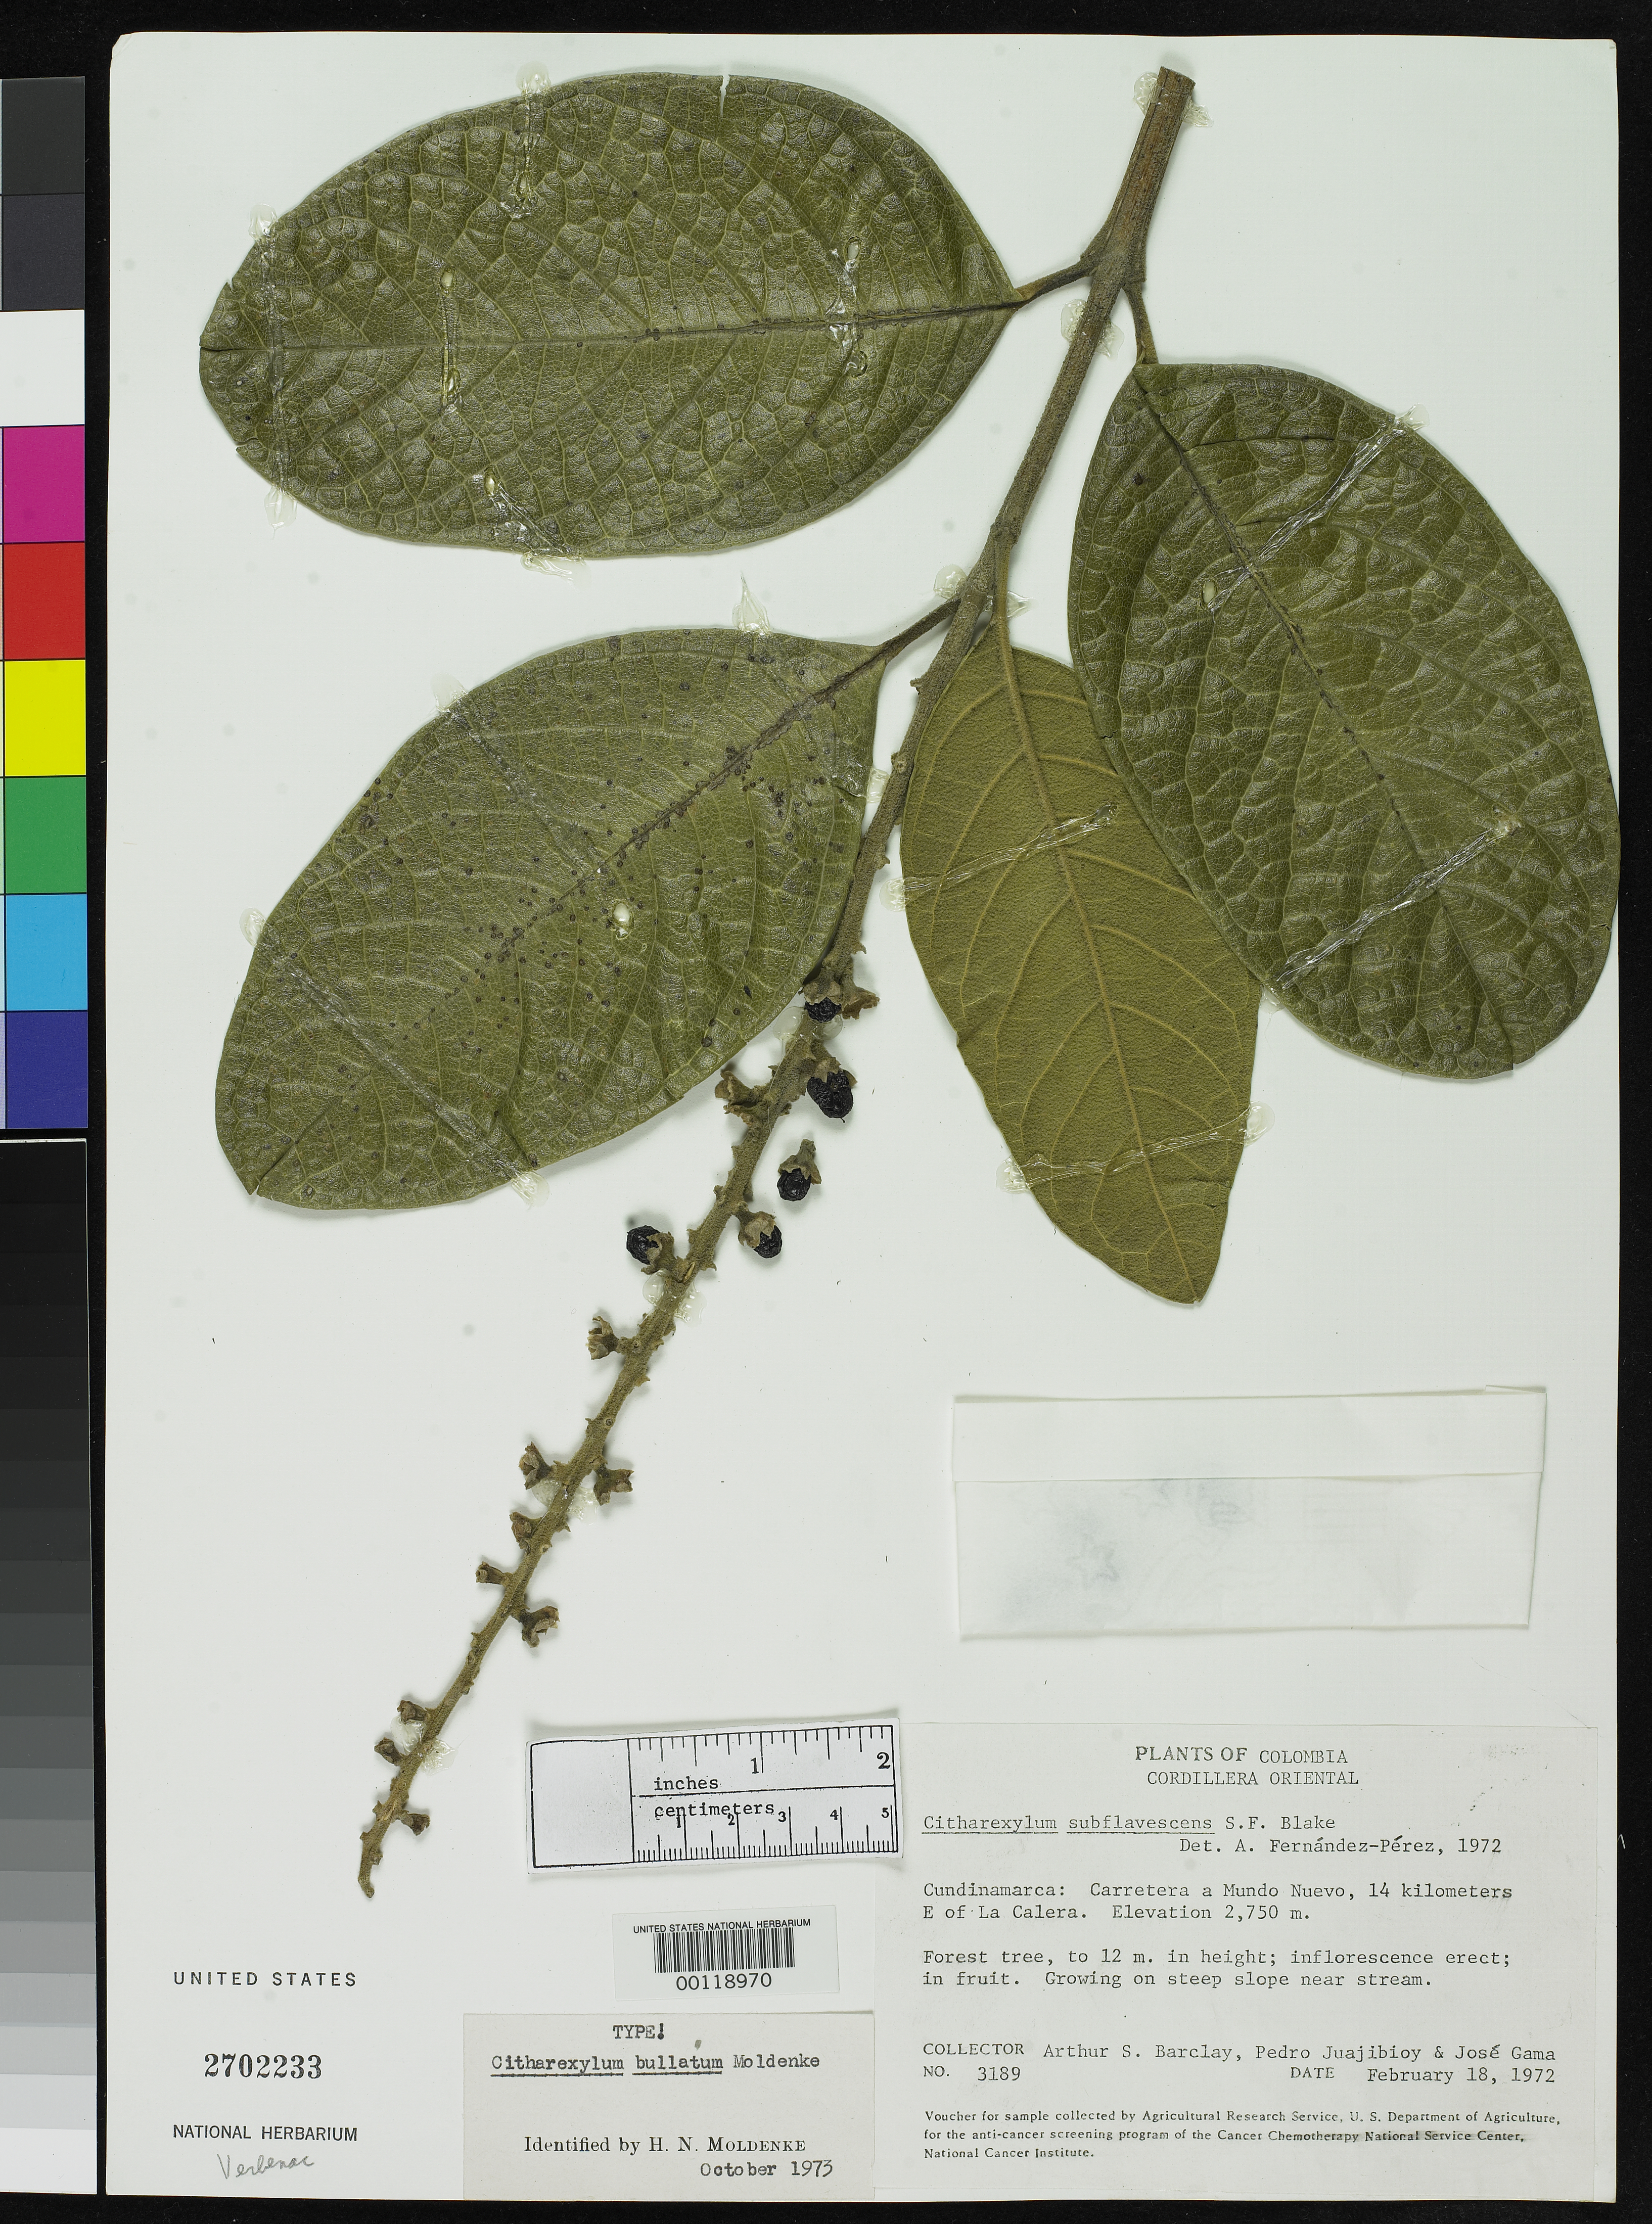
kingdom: Plantae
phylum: Tracheophyta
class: Magnoliopsida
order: Lamiales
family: Verbenaceae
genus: Citharexylum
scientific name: Citharexylum bullatum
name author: Moldenke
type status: Holotype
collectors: A. S. Barclay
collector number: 3189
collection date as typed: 18 Feb 1972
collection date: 1972-02-18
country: Colombia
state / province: Cundinamarca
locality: Carretera a Mundo Nuevo, 14 km. E of La Calera.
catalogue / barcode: US 2702233